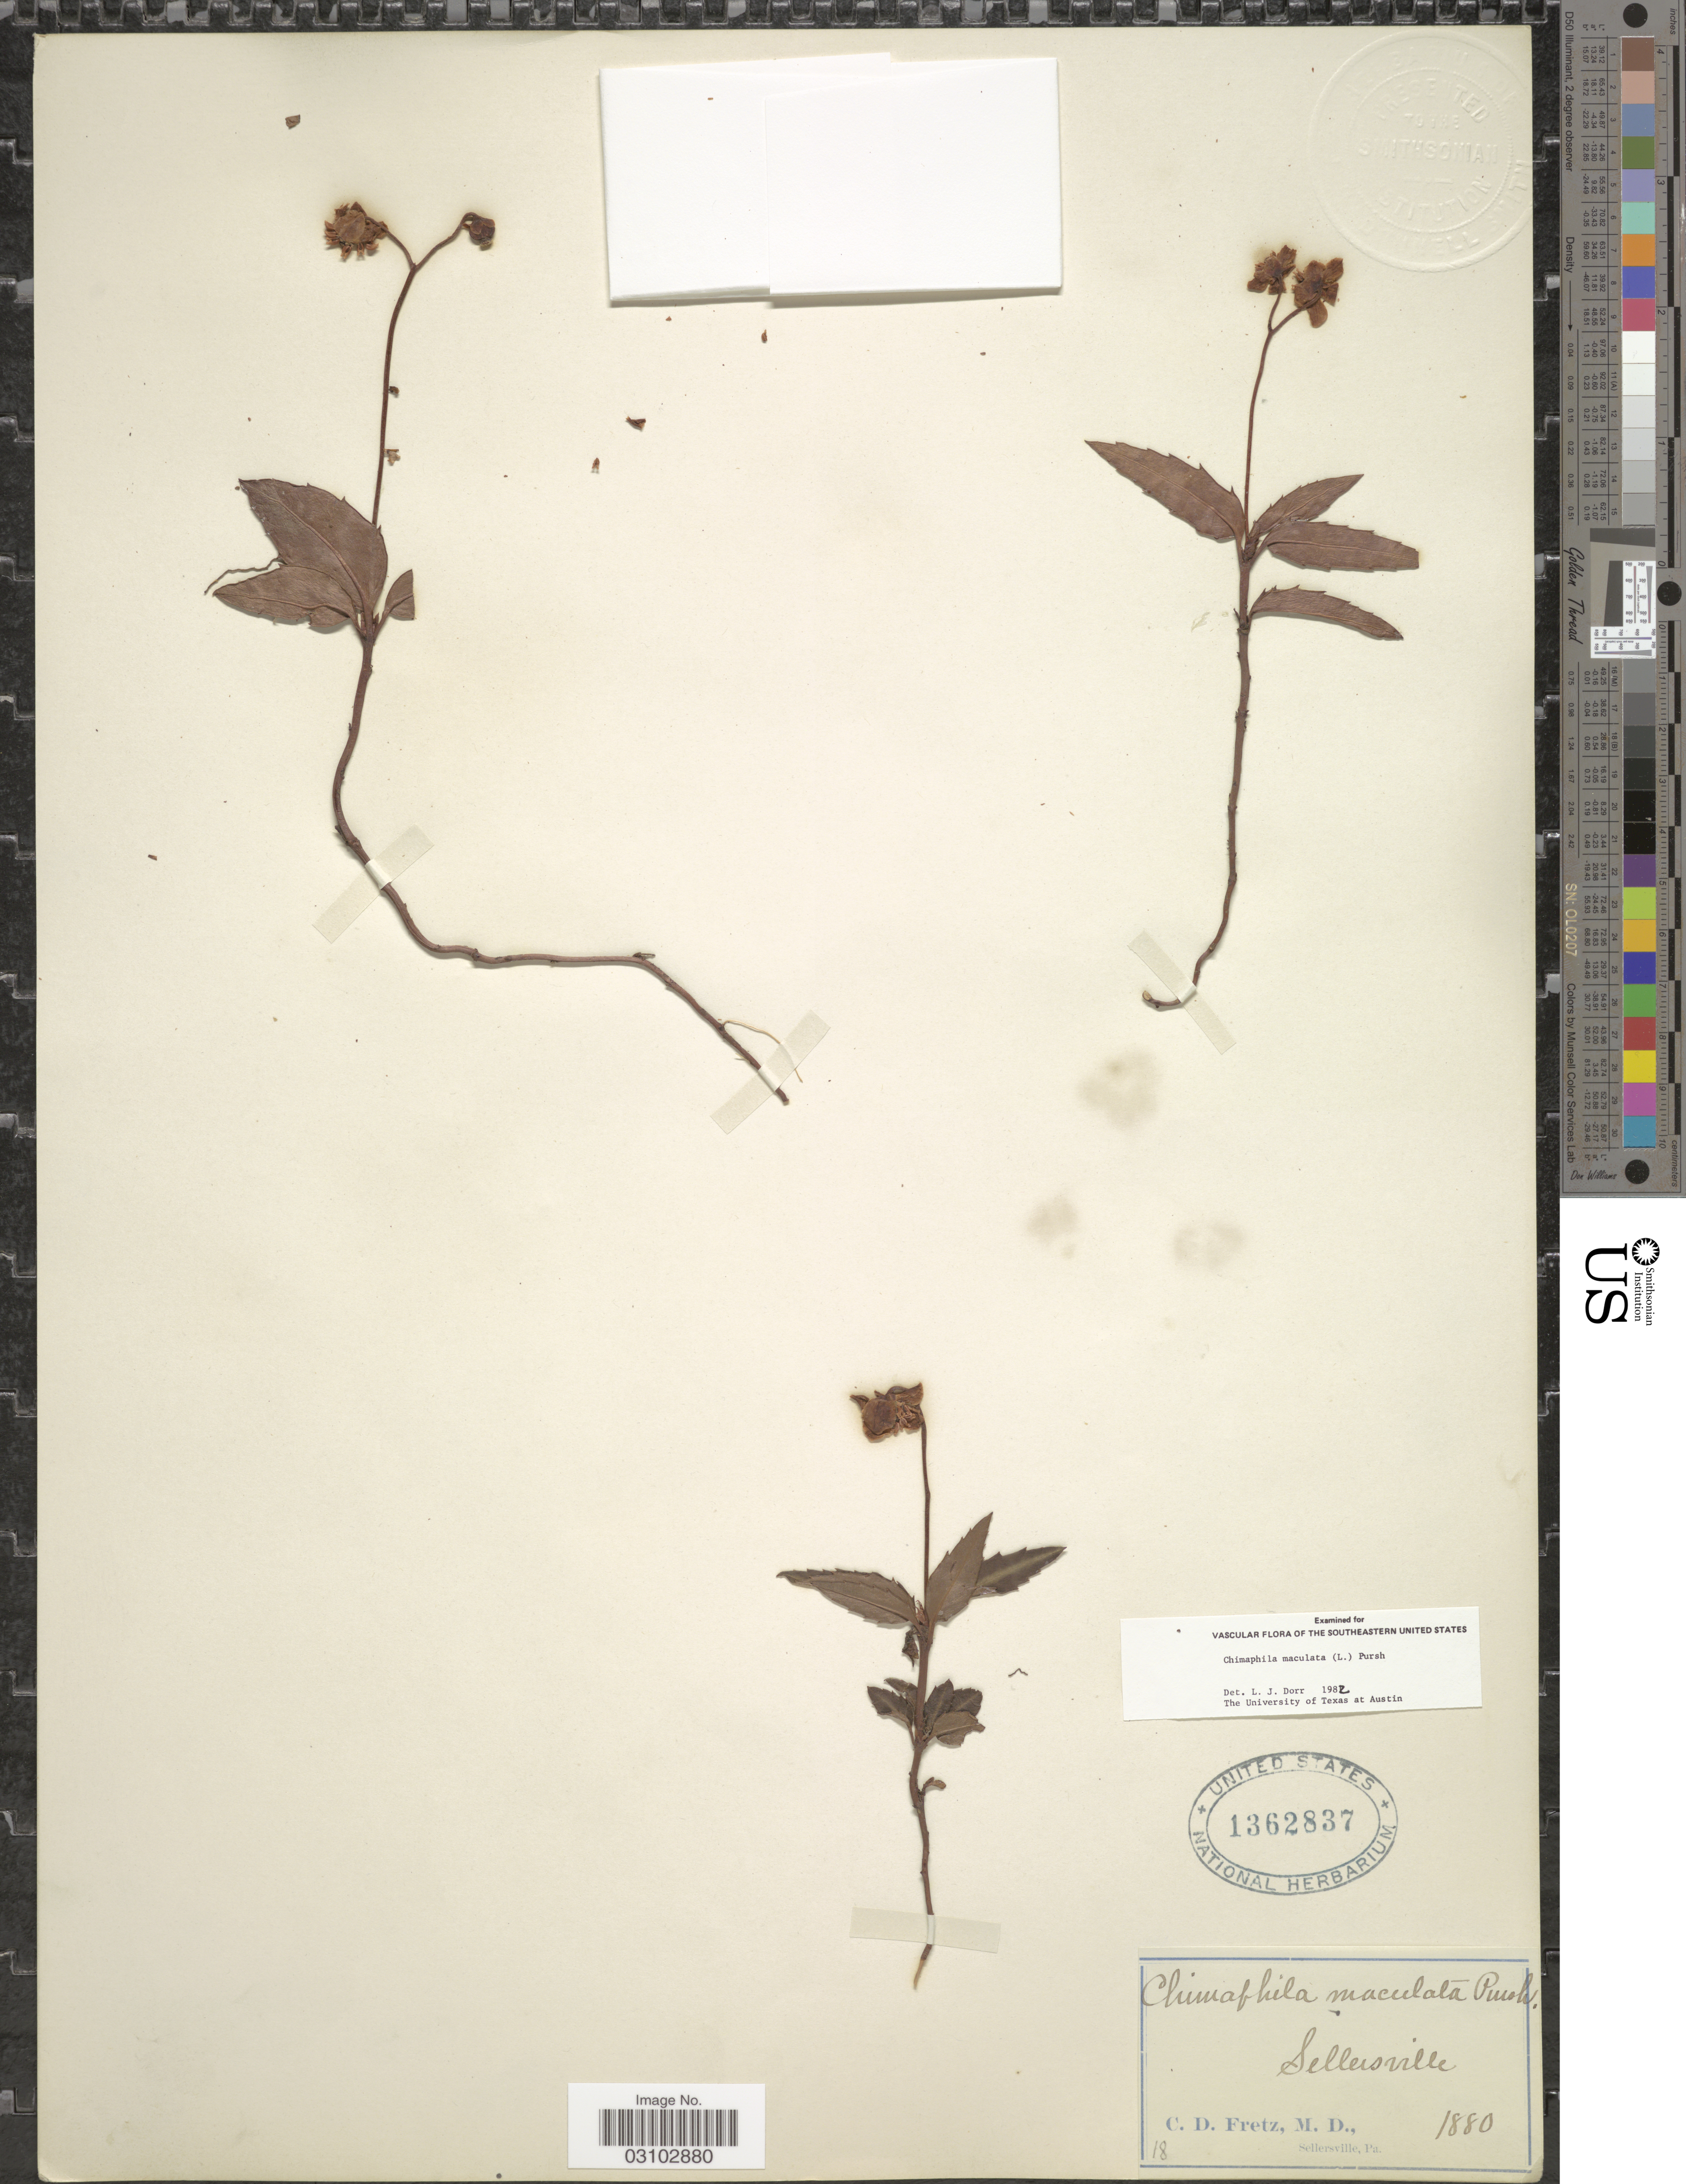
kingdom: Plantae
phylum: Tracheophyta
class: Magnoliopsida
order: Ericales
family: Ericaceae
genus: Chimaphila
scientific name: Chimaphila maculata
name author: (L.) Pursh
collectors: C. D. Fretz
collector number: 18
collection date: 1880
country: United States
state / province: Pennsylvania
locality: Sellersville.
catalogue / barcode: US 1362837